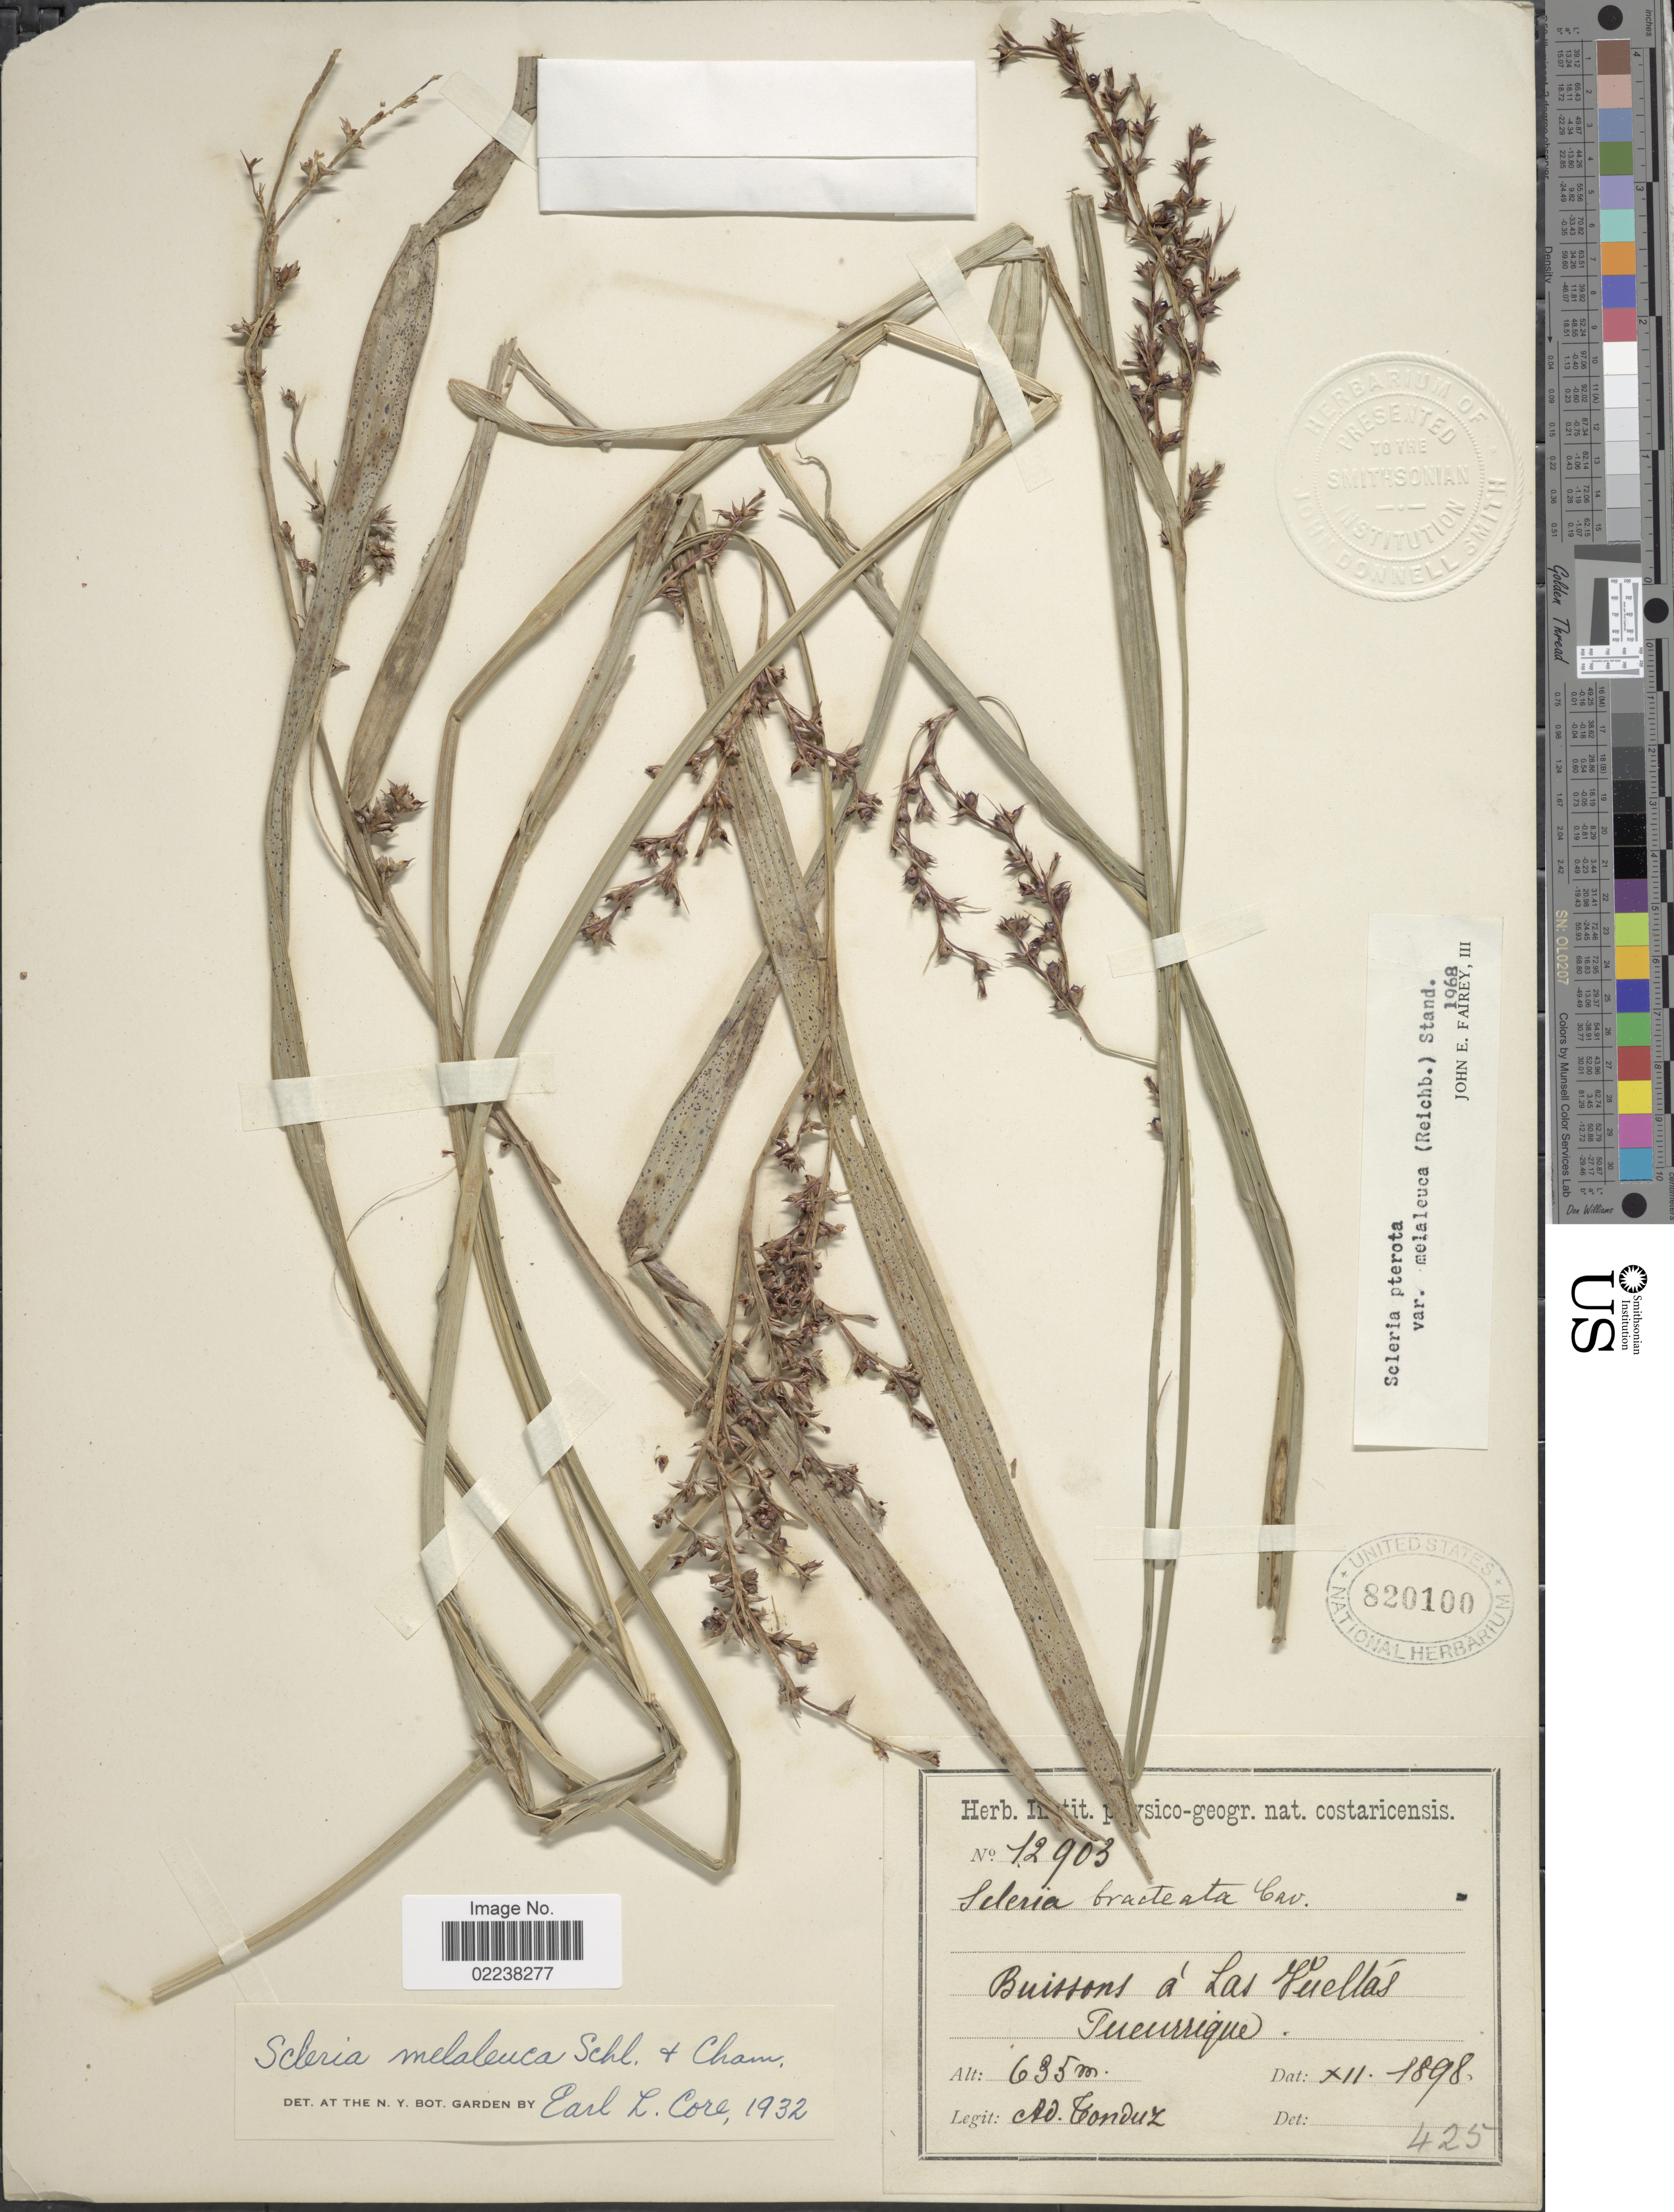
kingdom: Plantae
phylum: Tracheophyta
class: Liliopsida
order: Poales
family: Cyperaceae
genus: Scleria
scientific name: Scleria gaertneri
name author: Raddi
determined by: Strong, Mark T., (BOT), Smithsonian Institution - National Museum of Natural History (UNITED STATES)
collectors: A. Tonduz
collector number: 12903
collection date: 1898-12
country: Costa Rica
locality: Buissons a Las Vueltas, Tucurrique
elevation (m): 635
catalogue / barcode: US 820100